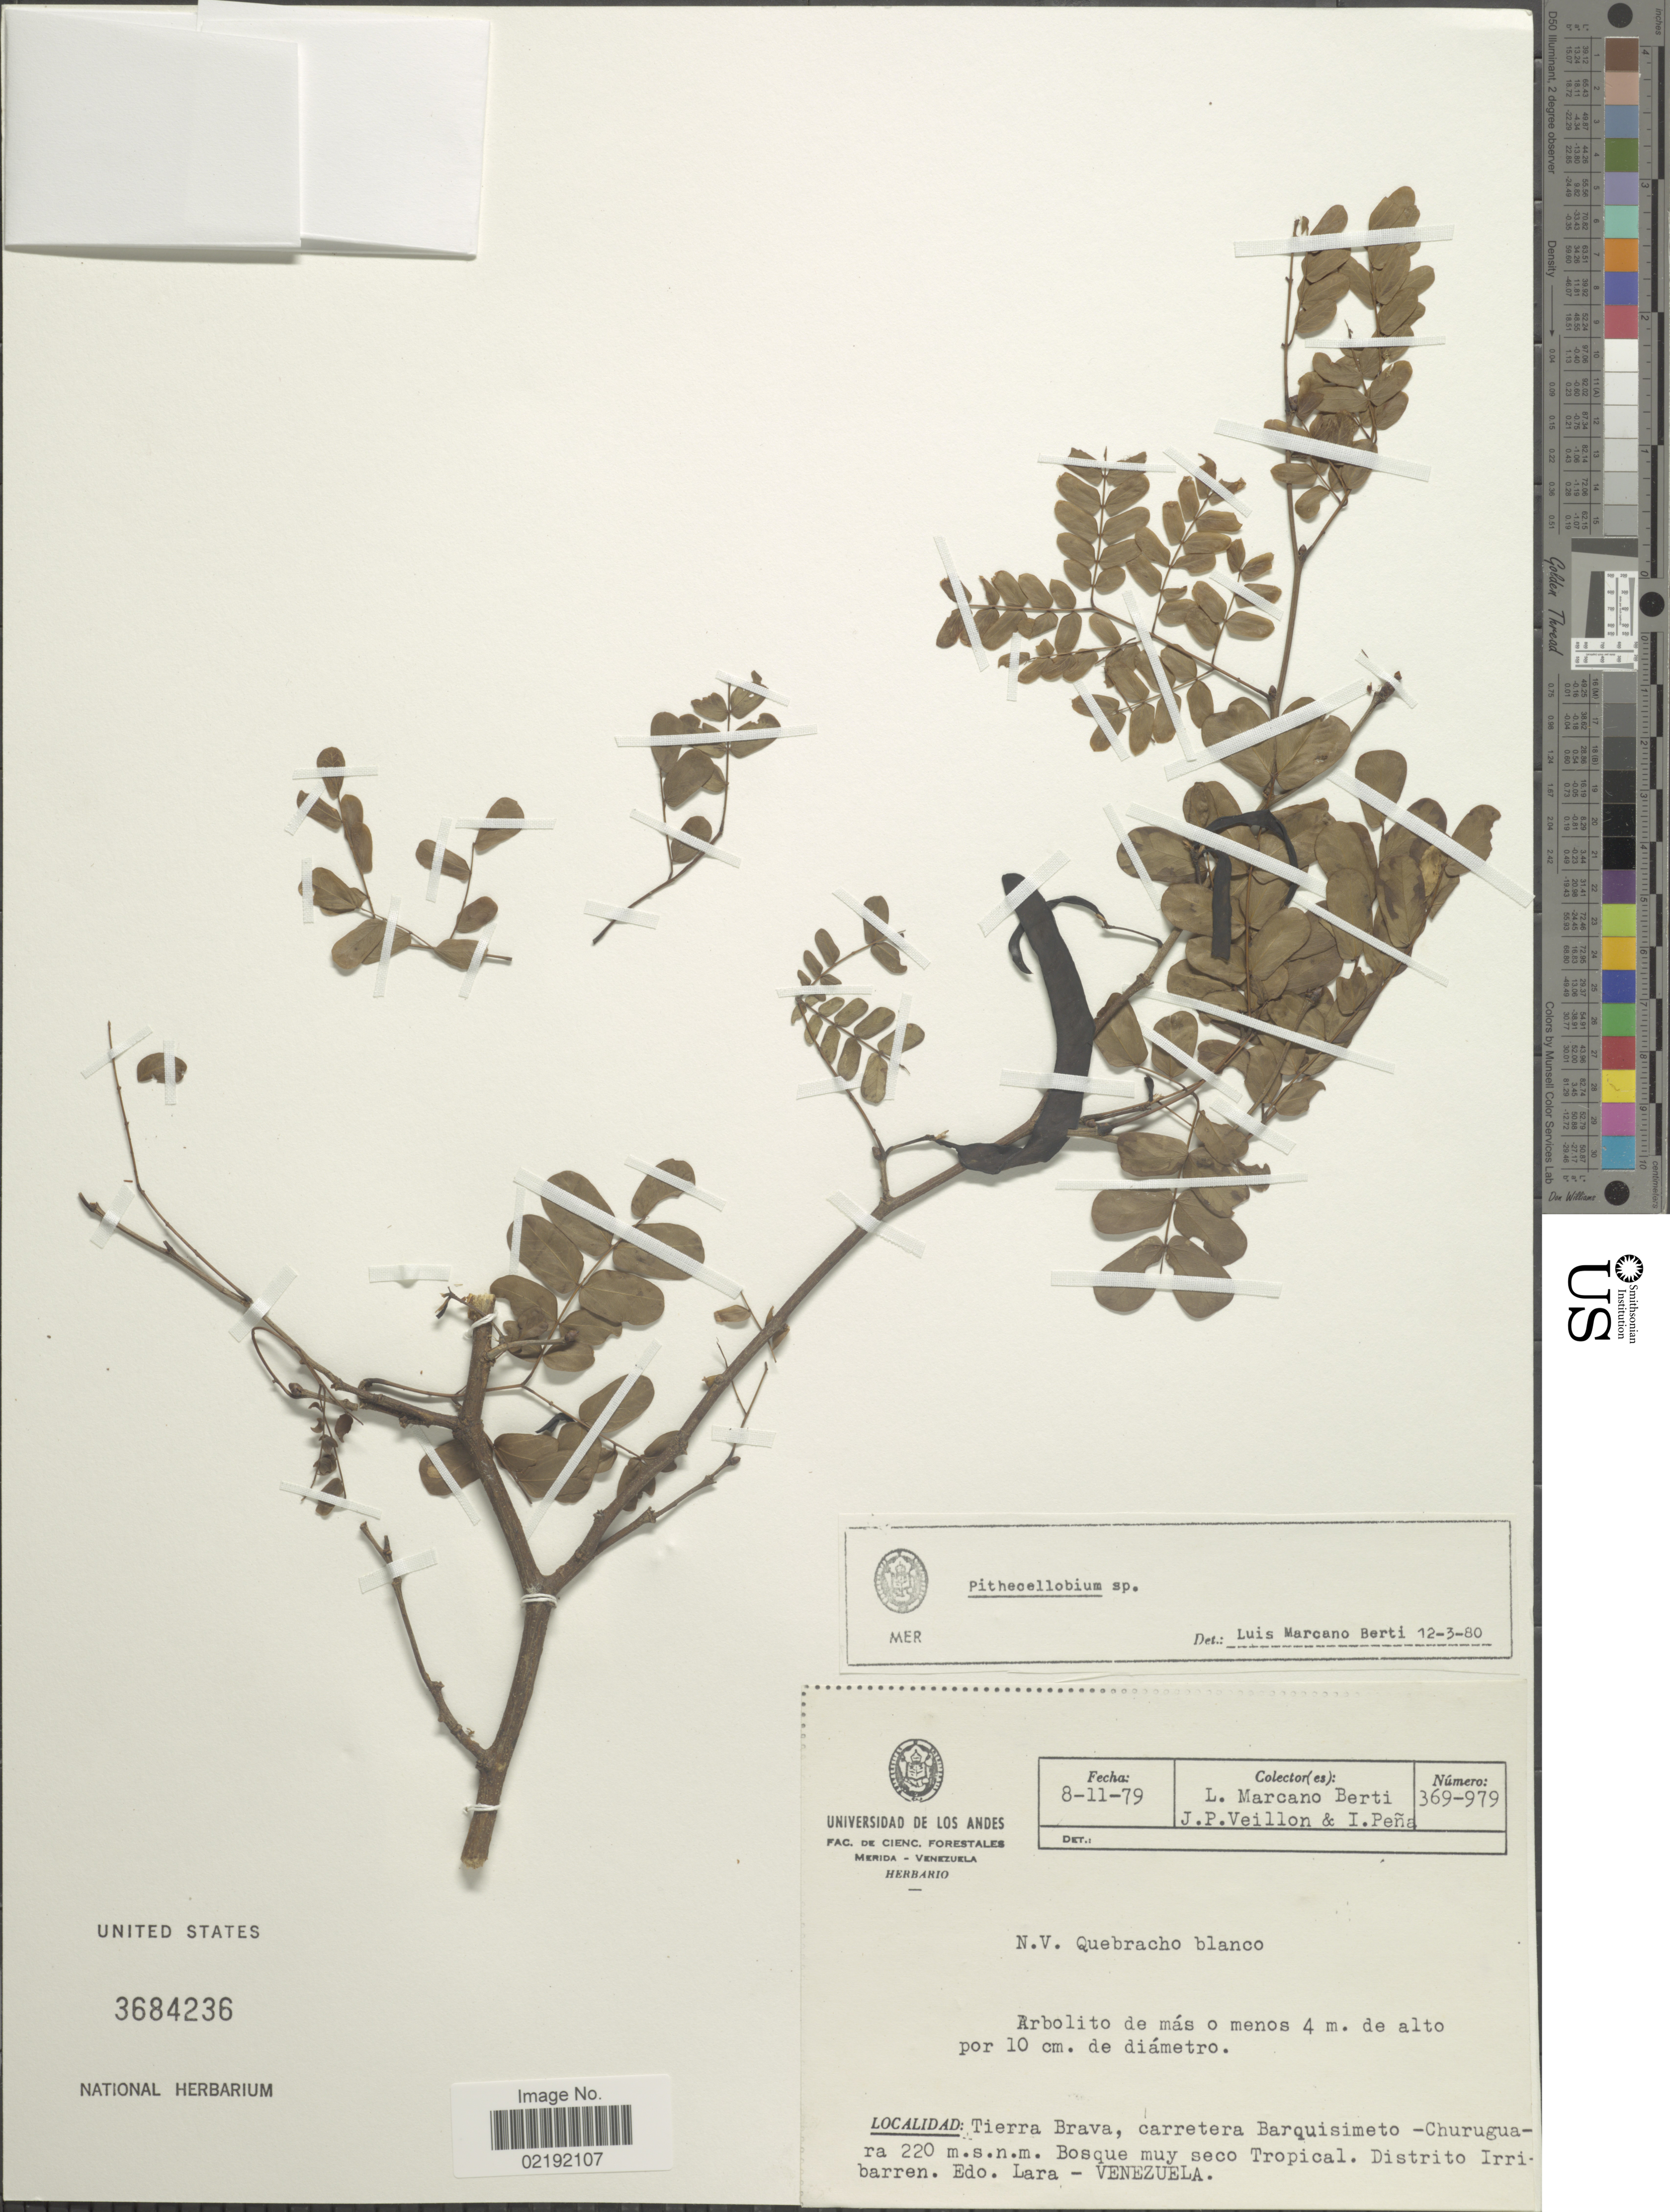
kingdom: Plantae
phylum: Tracheophyta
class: Magnoliopsida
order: Fabales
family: Fabaceae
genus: Pithecellobium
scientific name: Pithecellobium sp.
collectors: L. Marcano-Berti, J. Veillon & I. Pena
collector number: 369-979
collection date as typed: Transcribed d/m/y: 8/11/79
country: Venezuela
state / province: Lara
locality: Tierra Brava, carretera Barquisimeto - Churuguara. Bosque muy seco Tropical. Distrito Irribarren. Edo. Lara - Venezuela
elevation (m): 220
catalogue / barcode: US 3684236